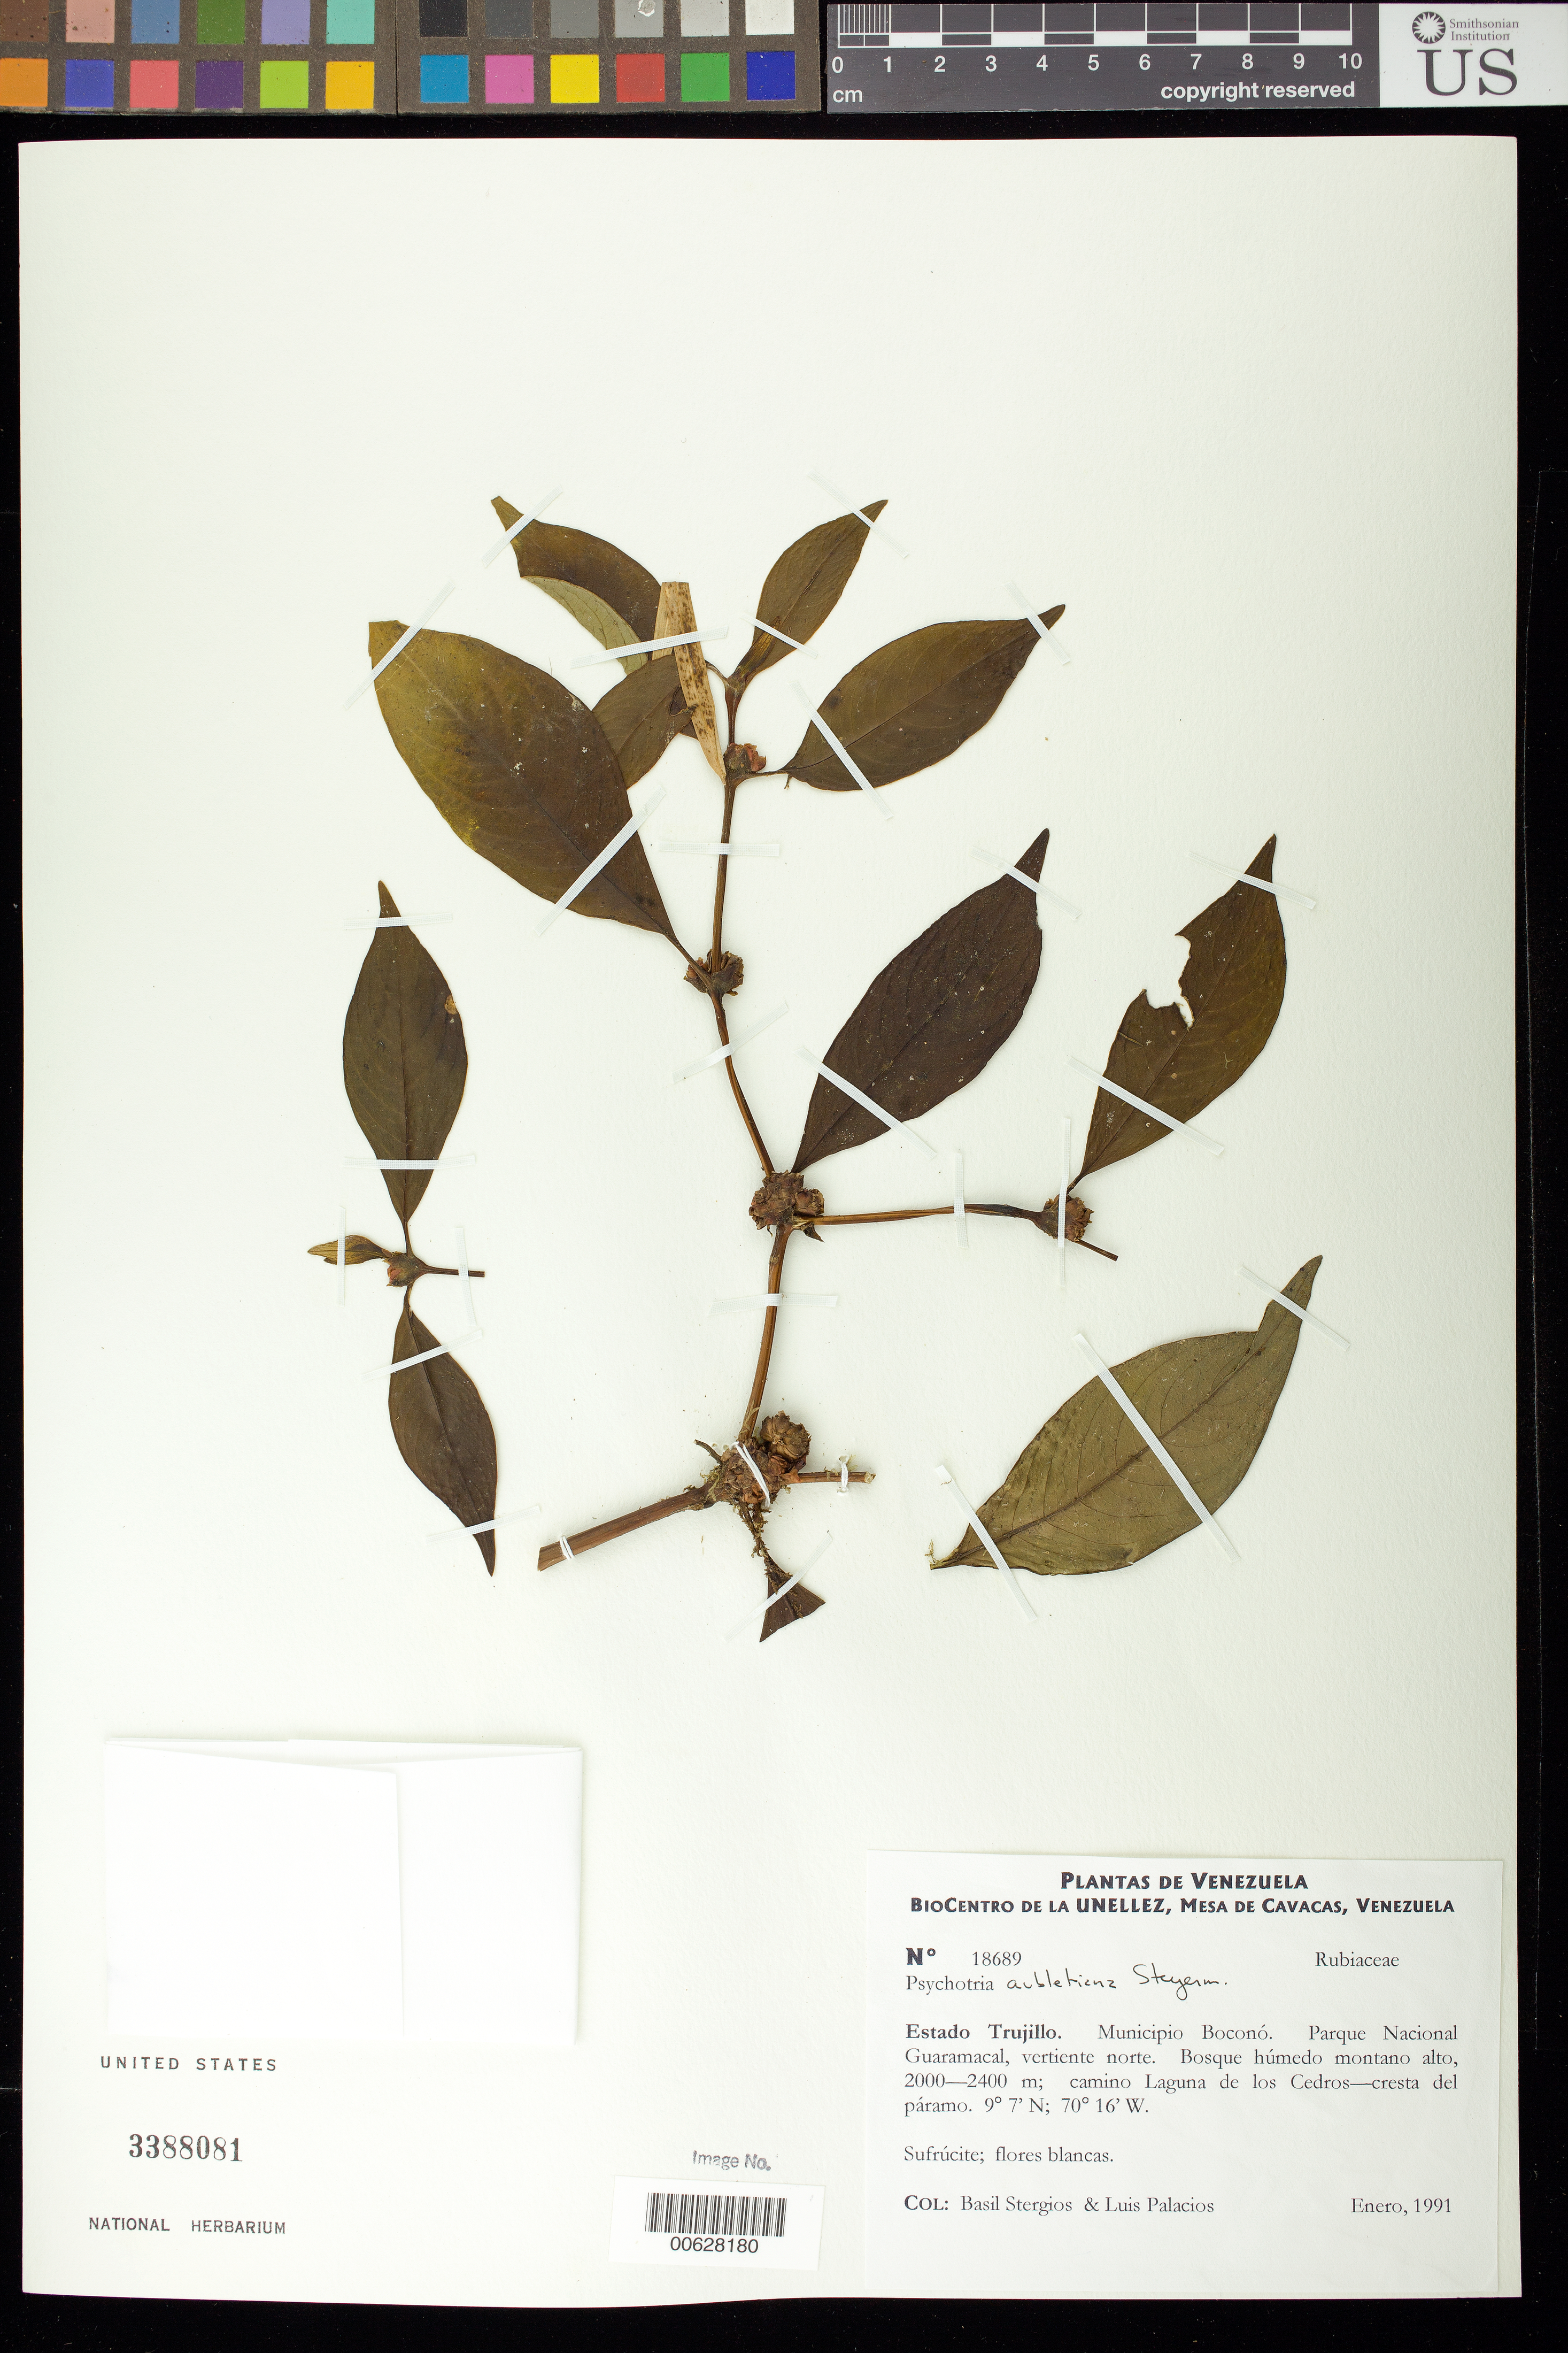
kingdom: Plantae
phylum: Tracheophyta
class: Magnoliopsida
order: Gentianales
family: Rubiaceae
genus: Psychotria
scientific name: Psychotria aubletiana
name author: Steyerm.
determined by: Dorr, L. J., (BOT), Smithsonian Institution - National Museum of Natural History (UNITED STATES)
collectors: B. G. Stergios & L. Palacios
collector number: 18689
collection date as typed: Jan 1991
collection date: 1991-01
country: Venezuela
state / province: Trujillo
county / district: Boconó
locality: Parque Nacional Guaramacal, vertiente N, camino laguna de los Cedros-cresta del páramo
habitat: Bosque húmedo montano alto.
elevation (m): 2000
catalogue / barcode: US 3388081